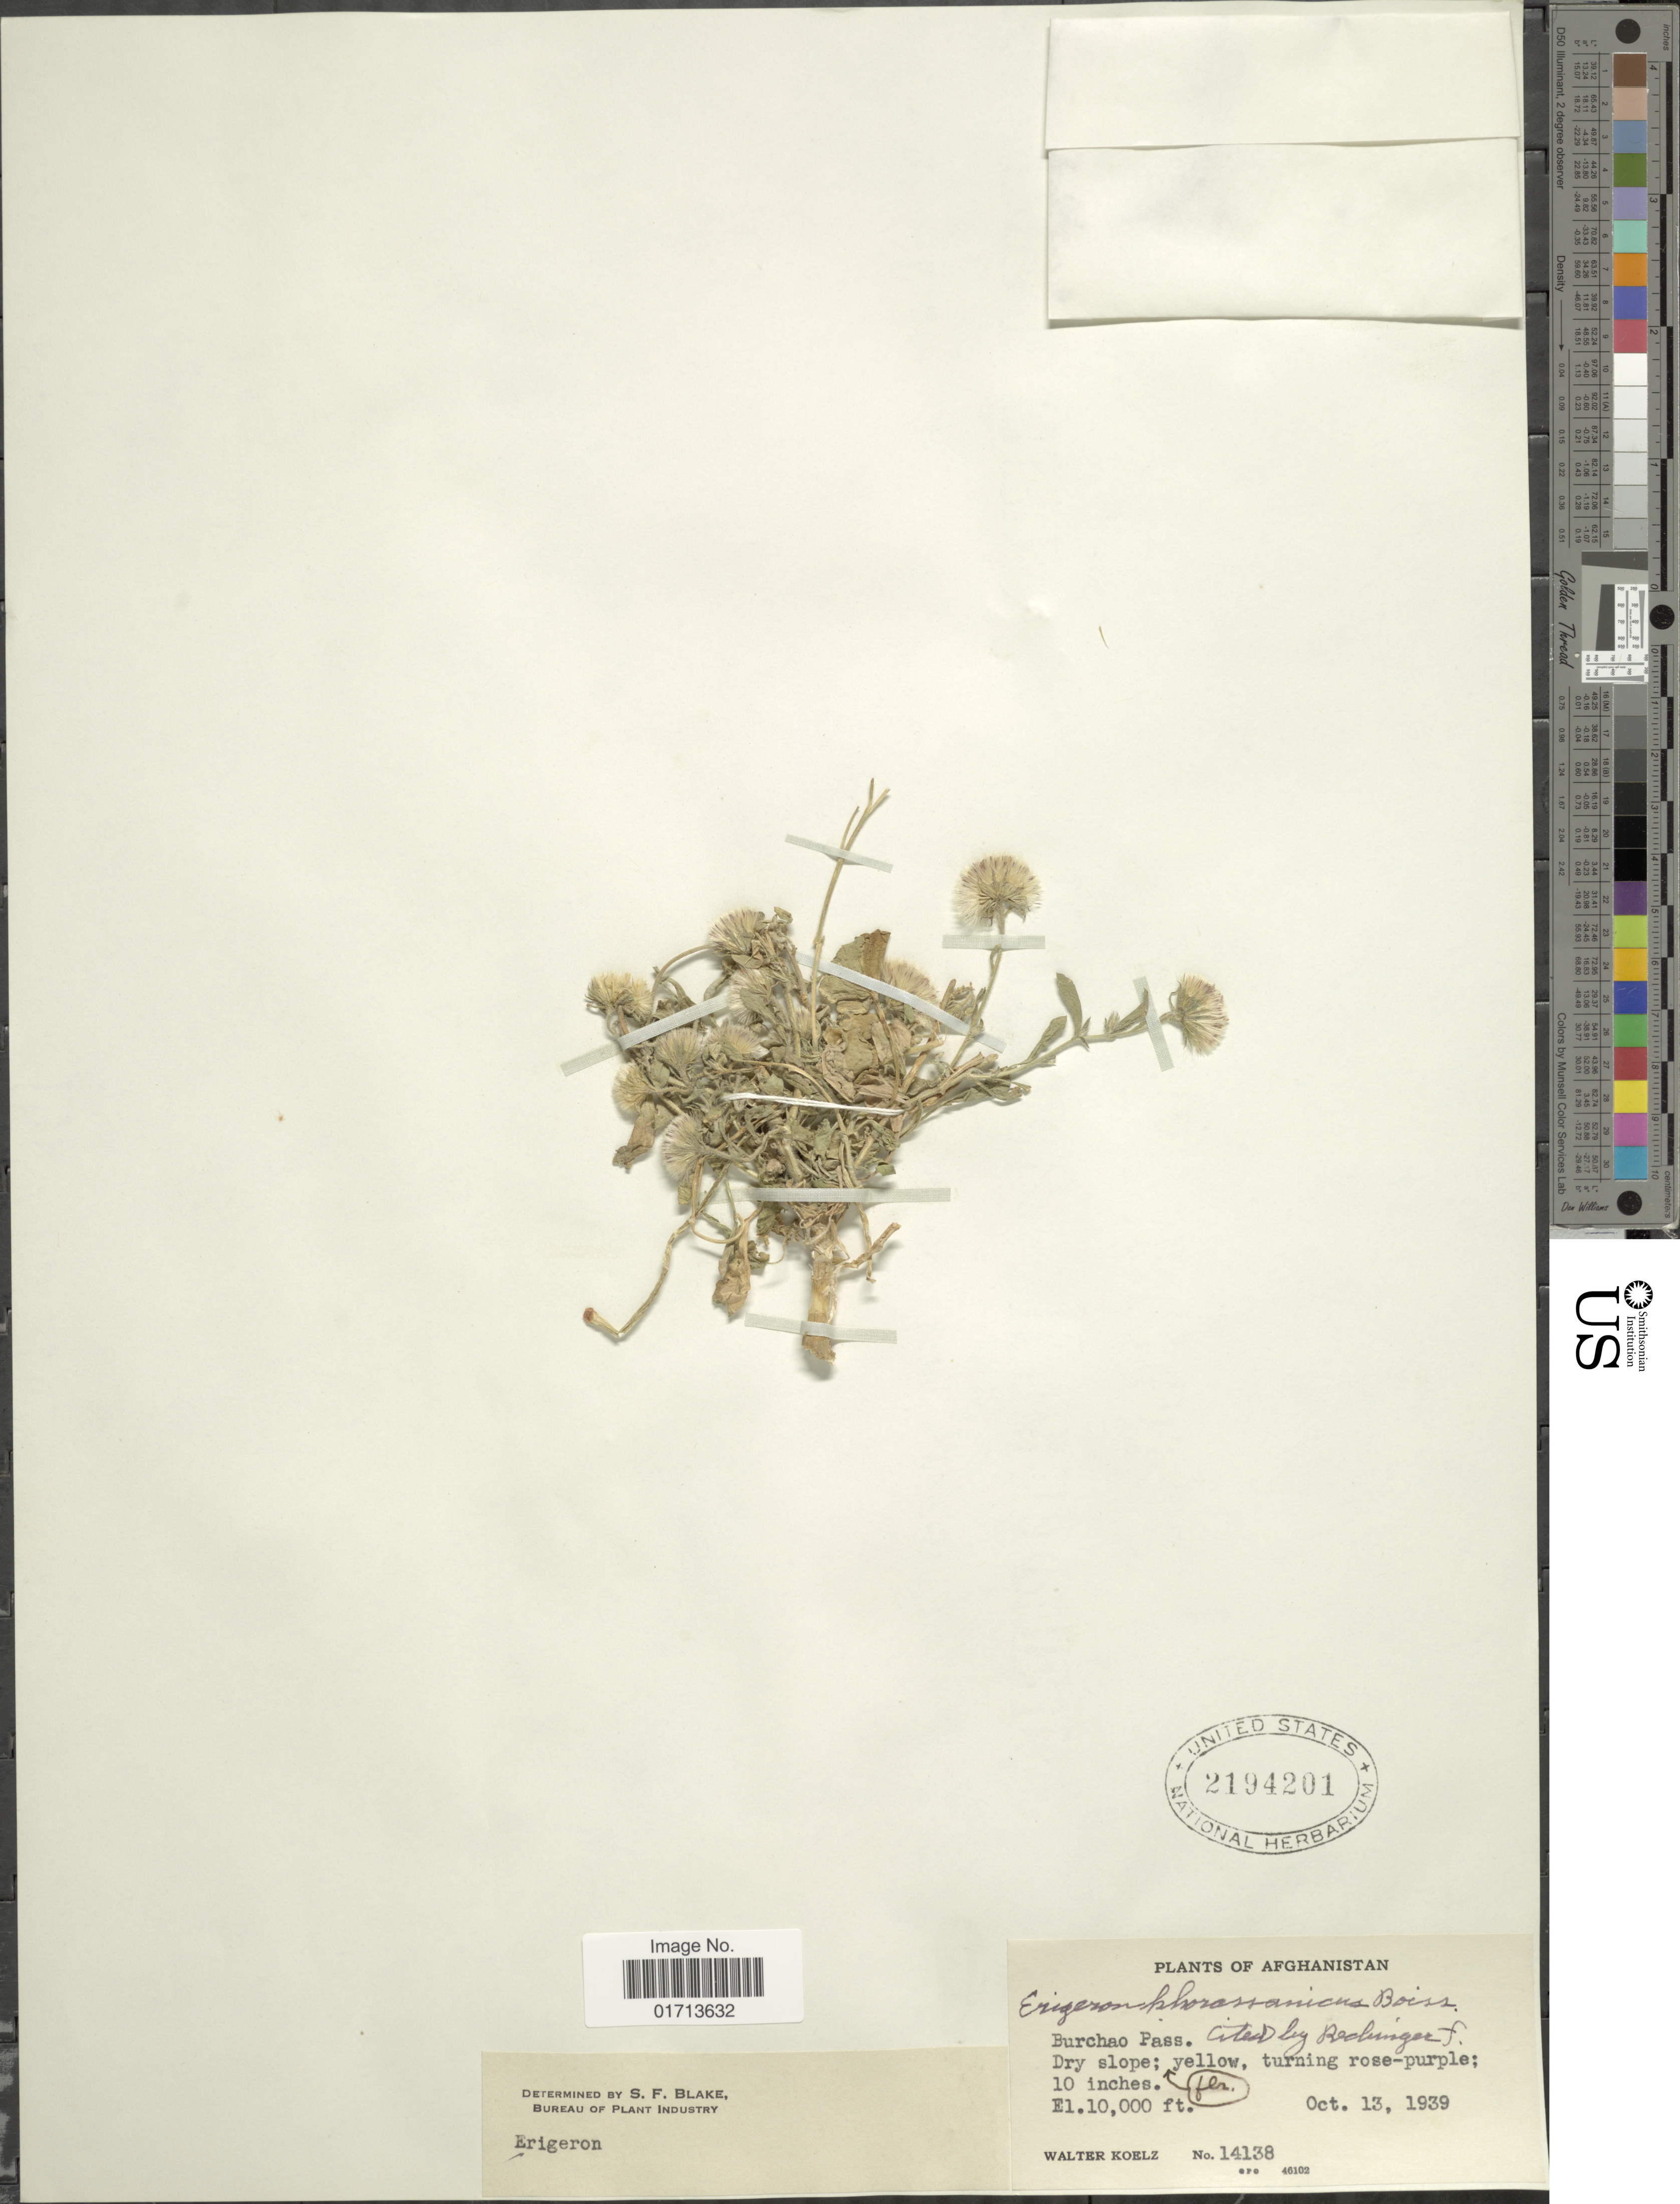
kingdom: Plantae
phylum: Tracheophyta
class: Magnoliopsida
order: Asterales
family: Asteraceae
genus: Psychrogeton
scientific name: Psychrogeton khorossanicus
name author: (Boiss.) Fisyun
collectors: W. N. Koelz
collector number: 14138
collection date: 1939-10-13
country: Afghanistan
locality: Burchao Pass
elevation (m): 3048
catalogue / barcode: US 2194201